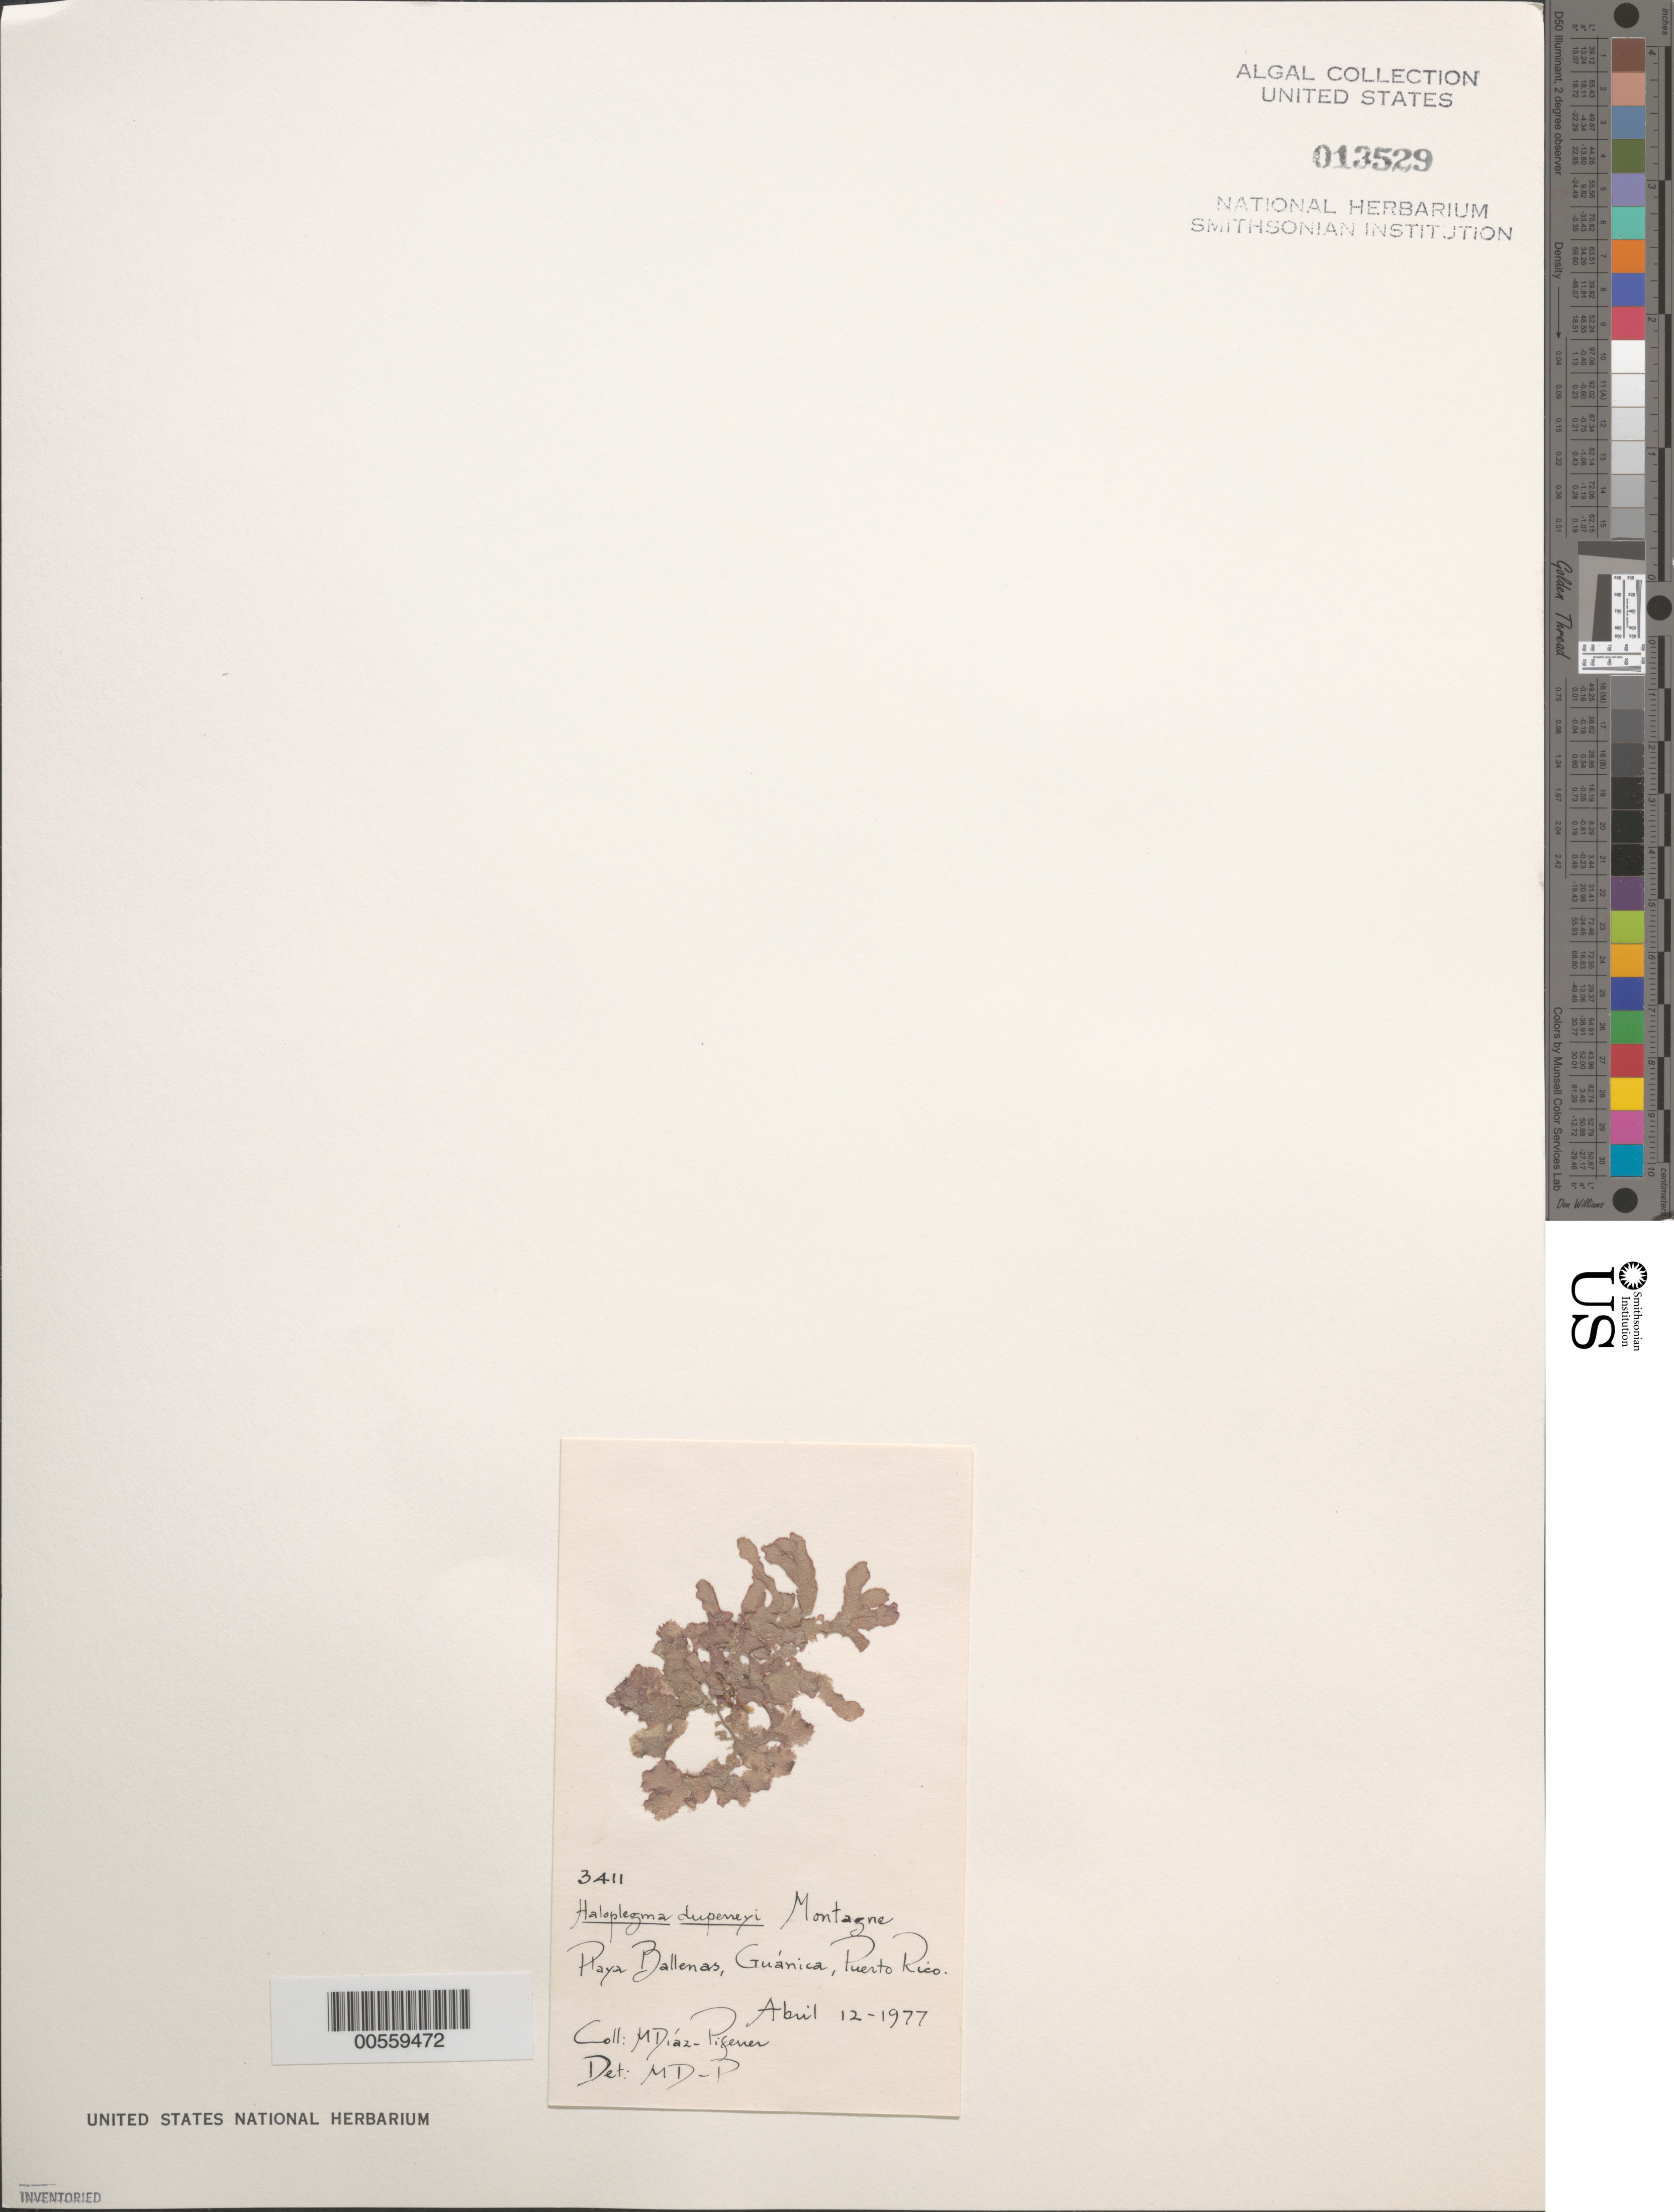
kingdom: Plantae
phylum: Rhodophyta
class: Florideophyceae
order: Ceramiales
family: Wrangeliaceae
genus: Haloplegma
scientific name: Haloplegma duperreyi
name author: Mont.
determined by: Diaz-Piferrer, M.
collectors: M. Diaz-Piferrer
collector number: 3411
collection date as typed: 12 Apr 1977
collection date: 1977-04-12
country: Puerto Rico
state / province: Guanica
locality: Playa ballenas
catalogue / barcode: US 13529